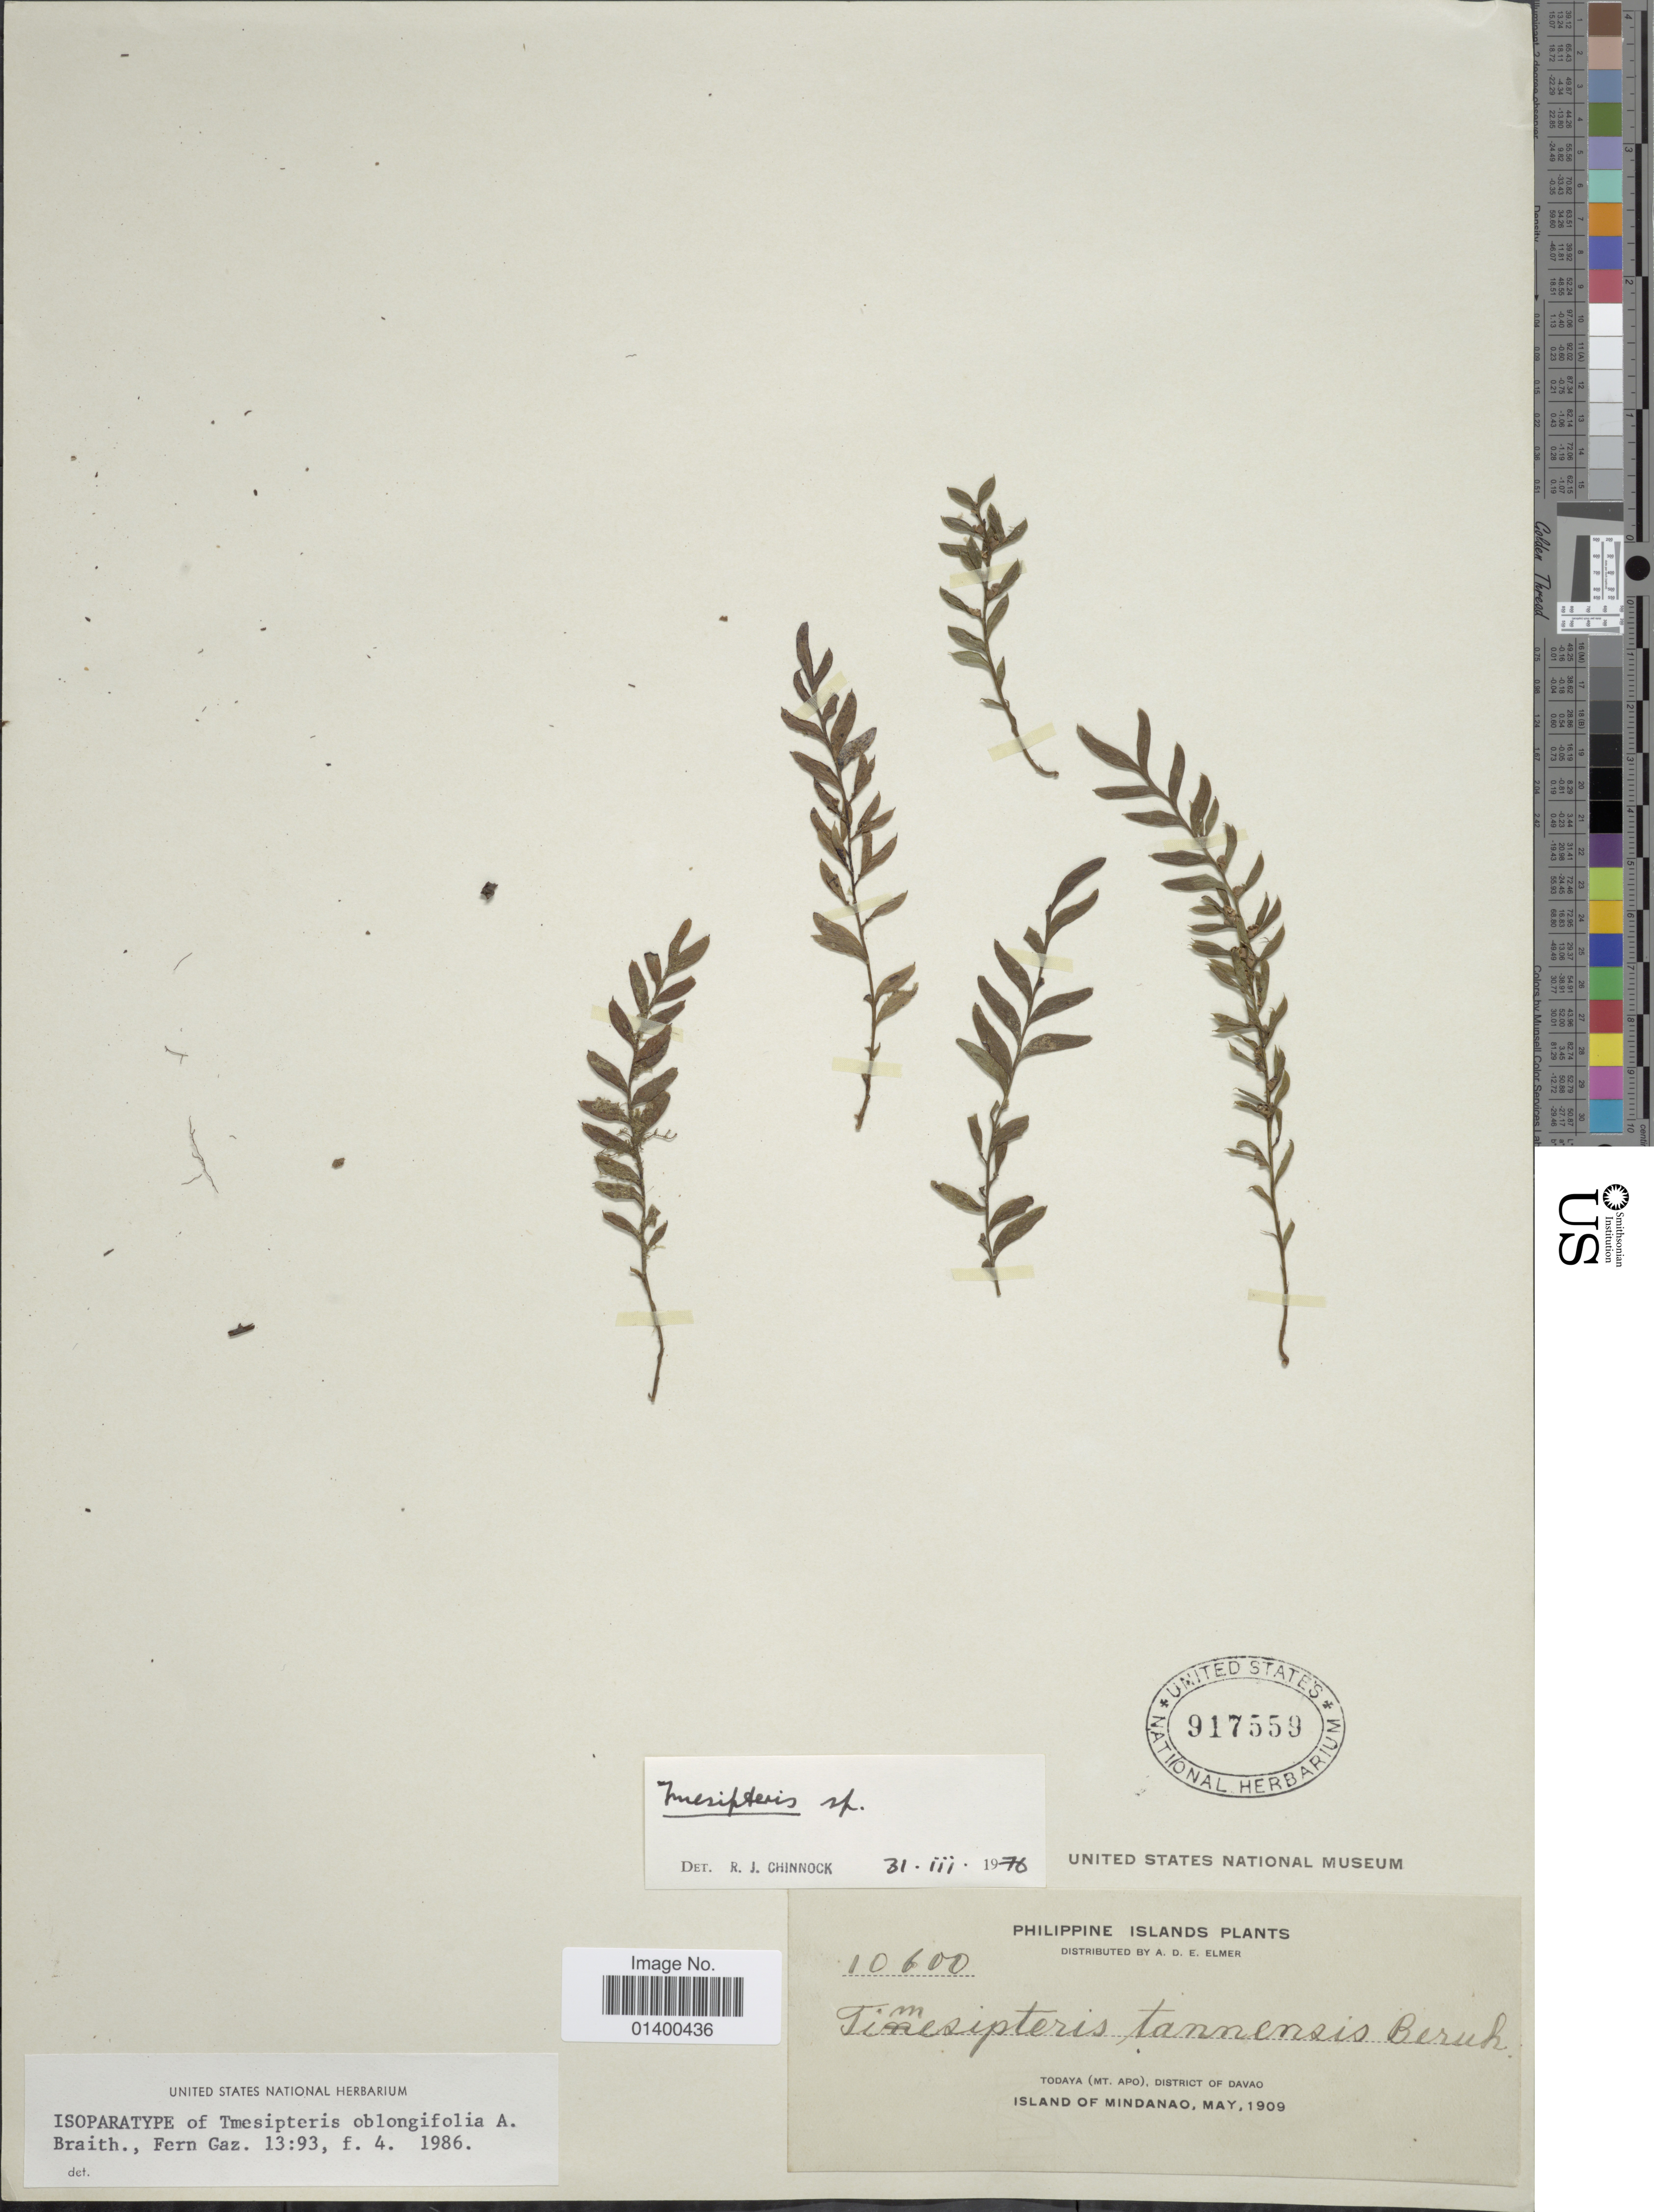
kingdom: Plantae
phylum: Tracheophyta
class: Polypodiopsida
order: Psilotales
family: Psilotaceae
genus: Tmesipteris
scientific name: Tmesipteris oblongifolia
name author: A.F. Braithw.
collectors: A. D. E. Elmer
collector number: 10600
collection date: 1909-05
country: Philippines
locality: Todaya (Mt. Apo), district of Davao, island of Mindanao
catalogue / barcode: US 917559